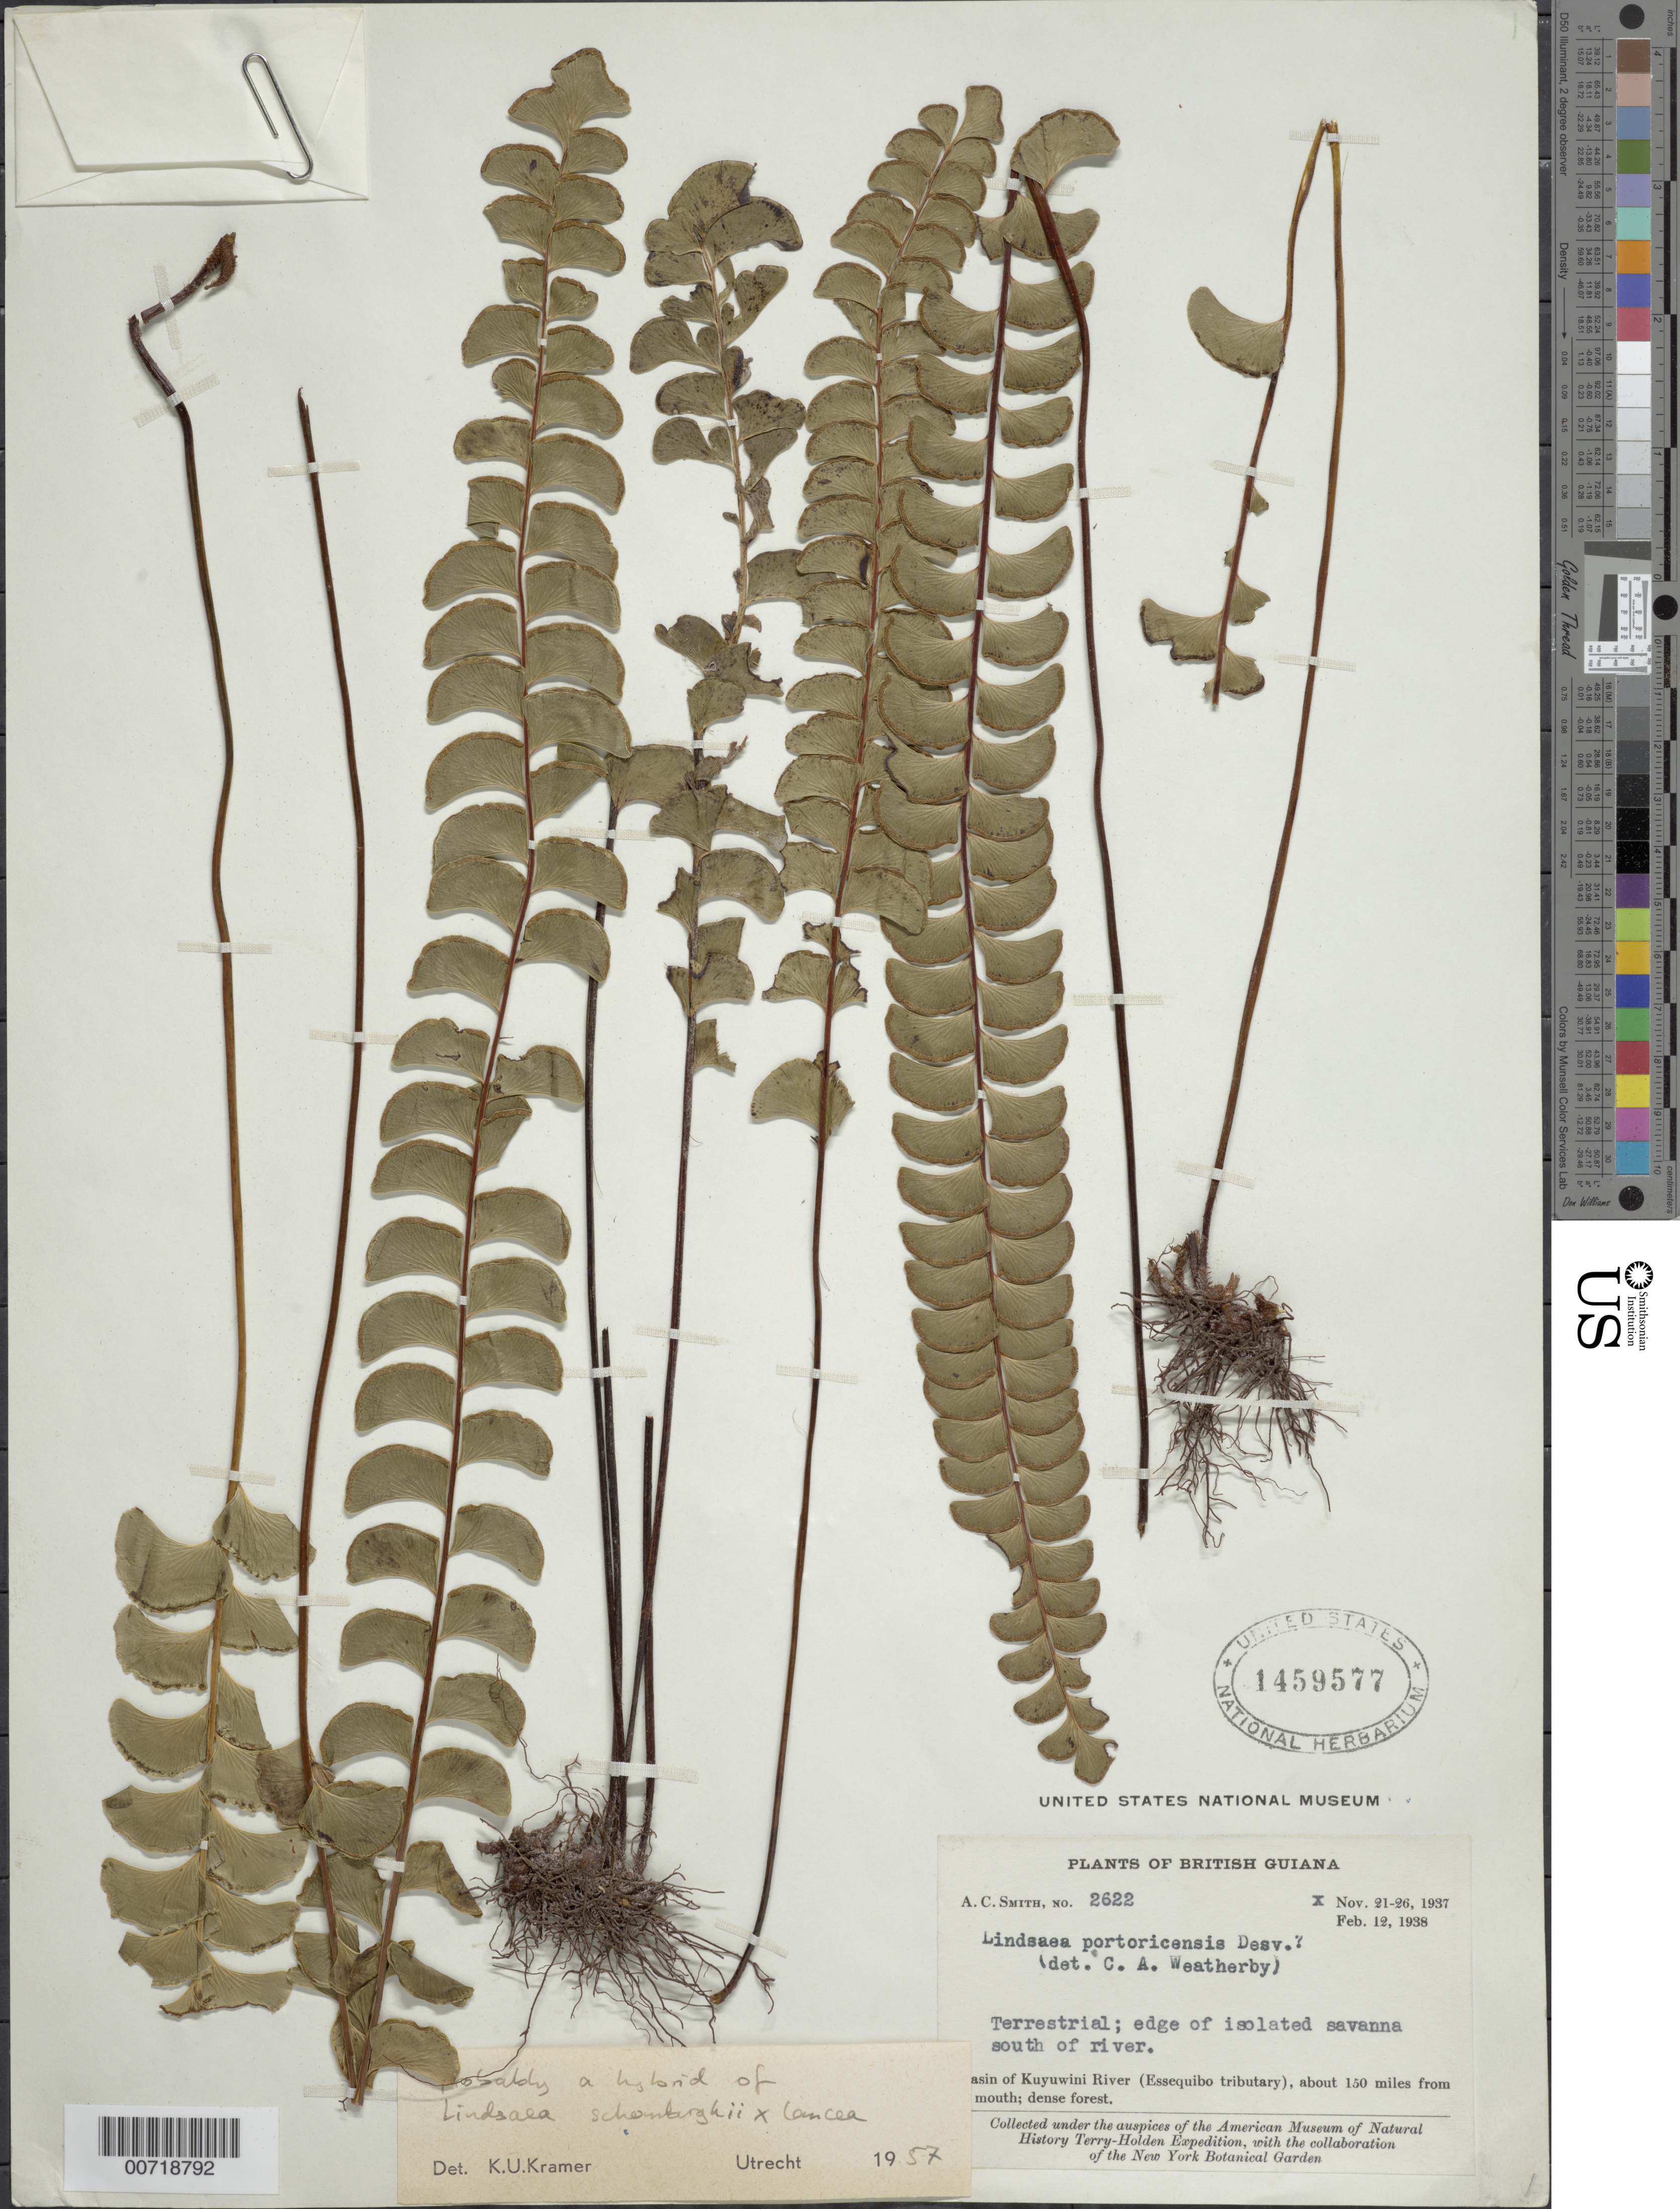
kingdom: Plantae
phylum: Tracheophyta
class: Polypodiopsida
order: Polypodiales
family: Lindsaeaceae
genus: Lindsaea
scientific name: Lindsaea schomburgkii f. corifolia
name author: (Lindm.) K.U. Kramer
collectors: A. C. Smith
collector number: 2622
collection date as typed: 21-Nov-37 to 26-Nov-37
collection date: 1937-11-21/1937-11-26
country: Guyana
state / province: U. Takutu-U. Essequibo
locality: Kuyuwini River Basin (Essequibo River tributary), about 150 mi. from mouth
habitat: Edge of isolated savanna S of river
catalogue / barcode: US 1459577